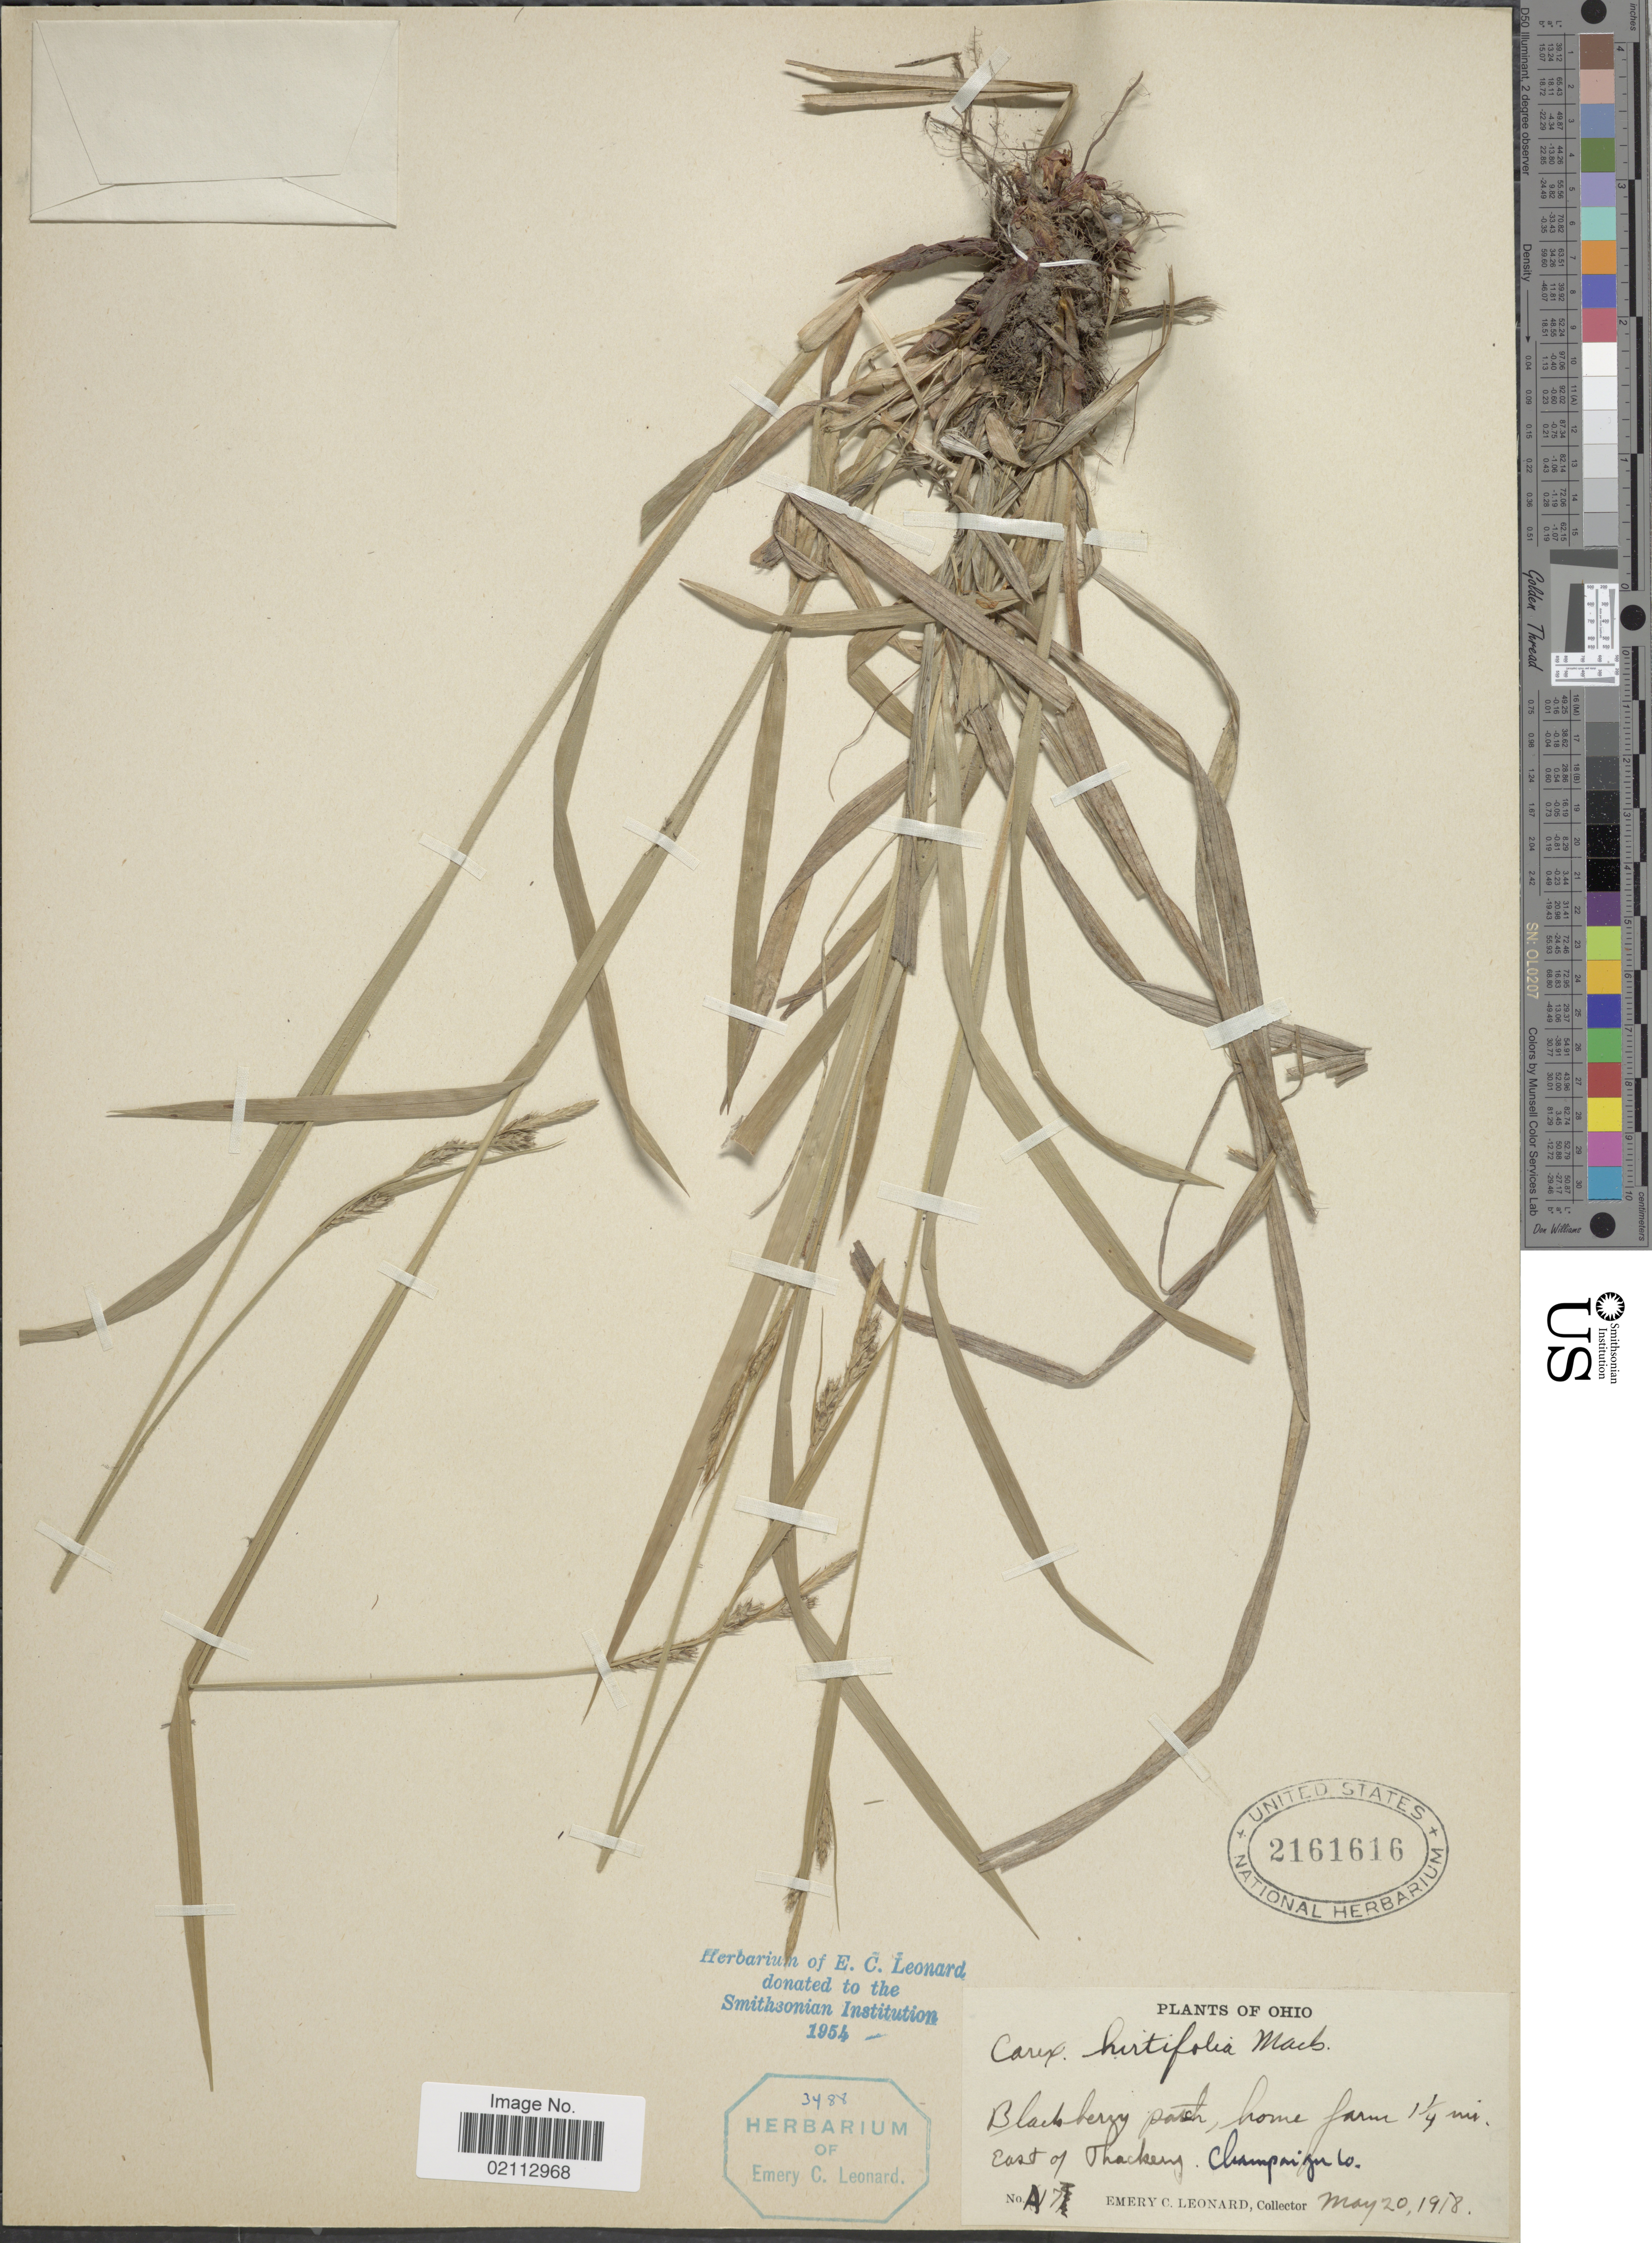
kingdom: Plantae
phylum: Tracheophyta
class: Liliopsida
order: Poales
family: Cyperaceae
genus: Carex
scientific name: Carex hirtifolia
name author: Mack.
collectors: E. C. Leonard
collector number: A17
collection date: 1918-05-20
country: United States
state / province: Ohio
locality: Blackberry patch, home farm 1 1/4 mi. East of Thackery. Champaign Co.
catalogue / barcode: US 2161616